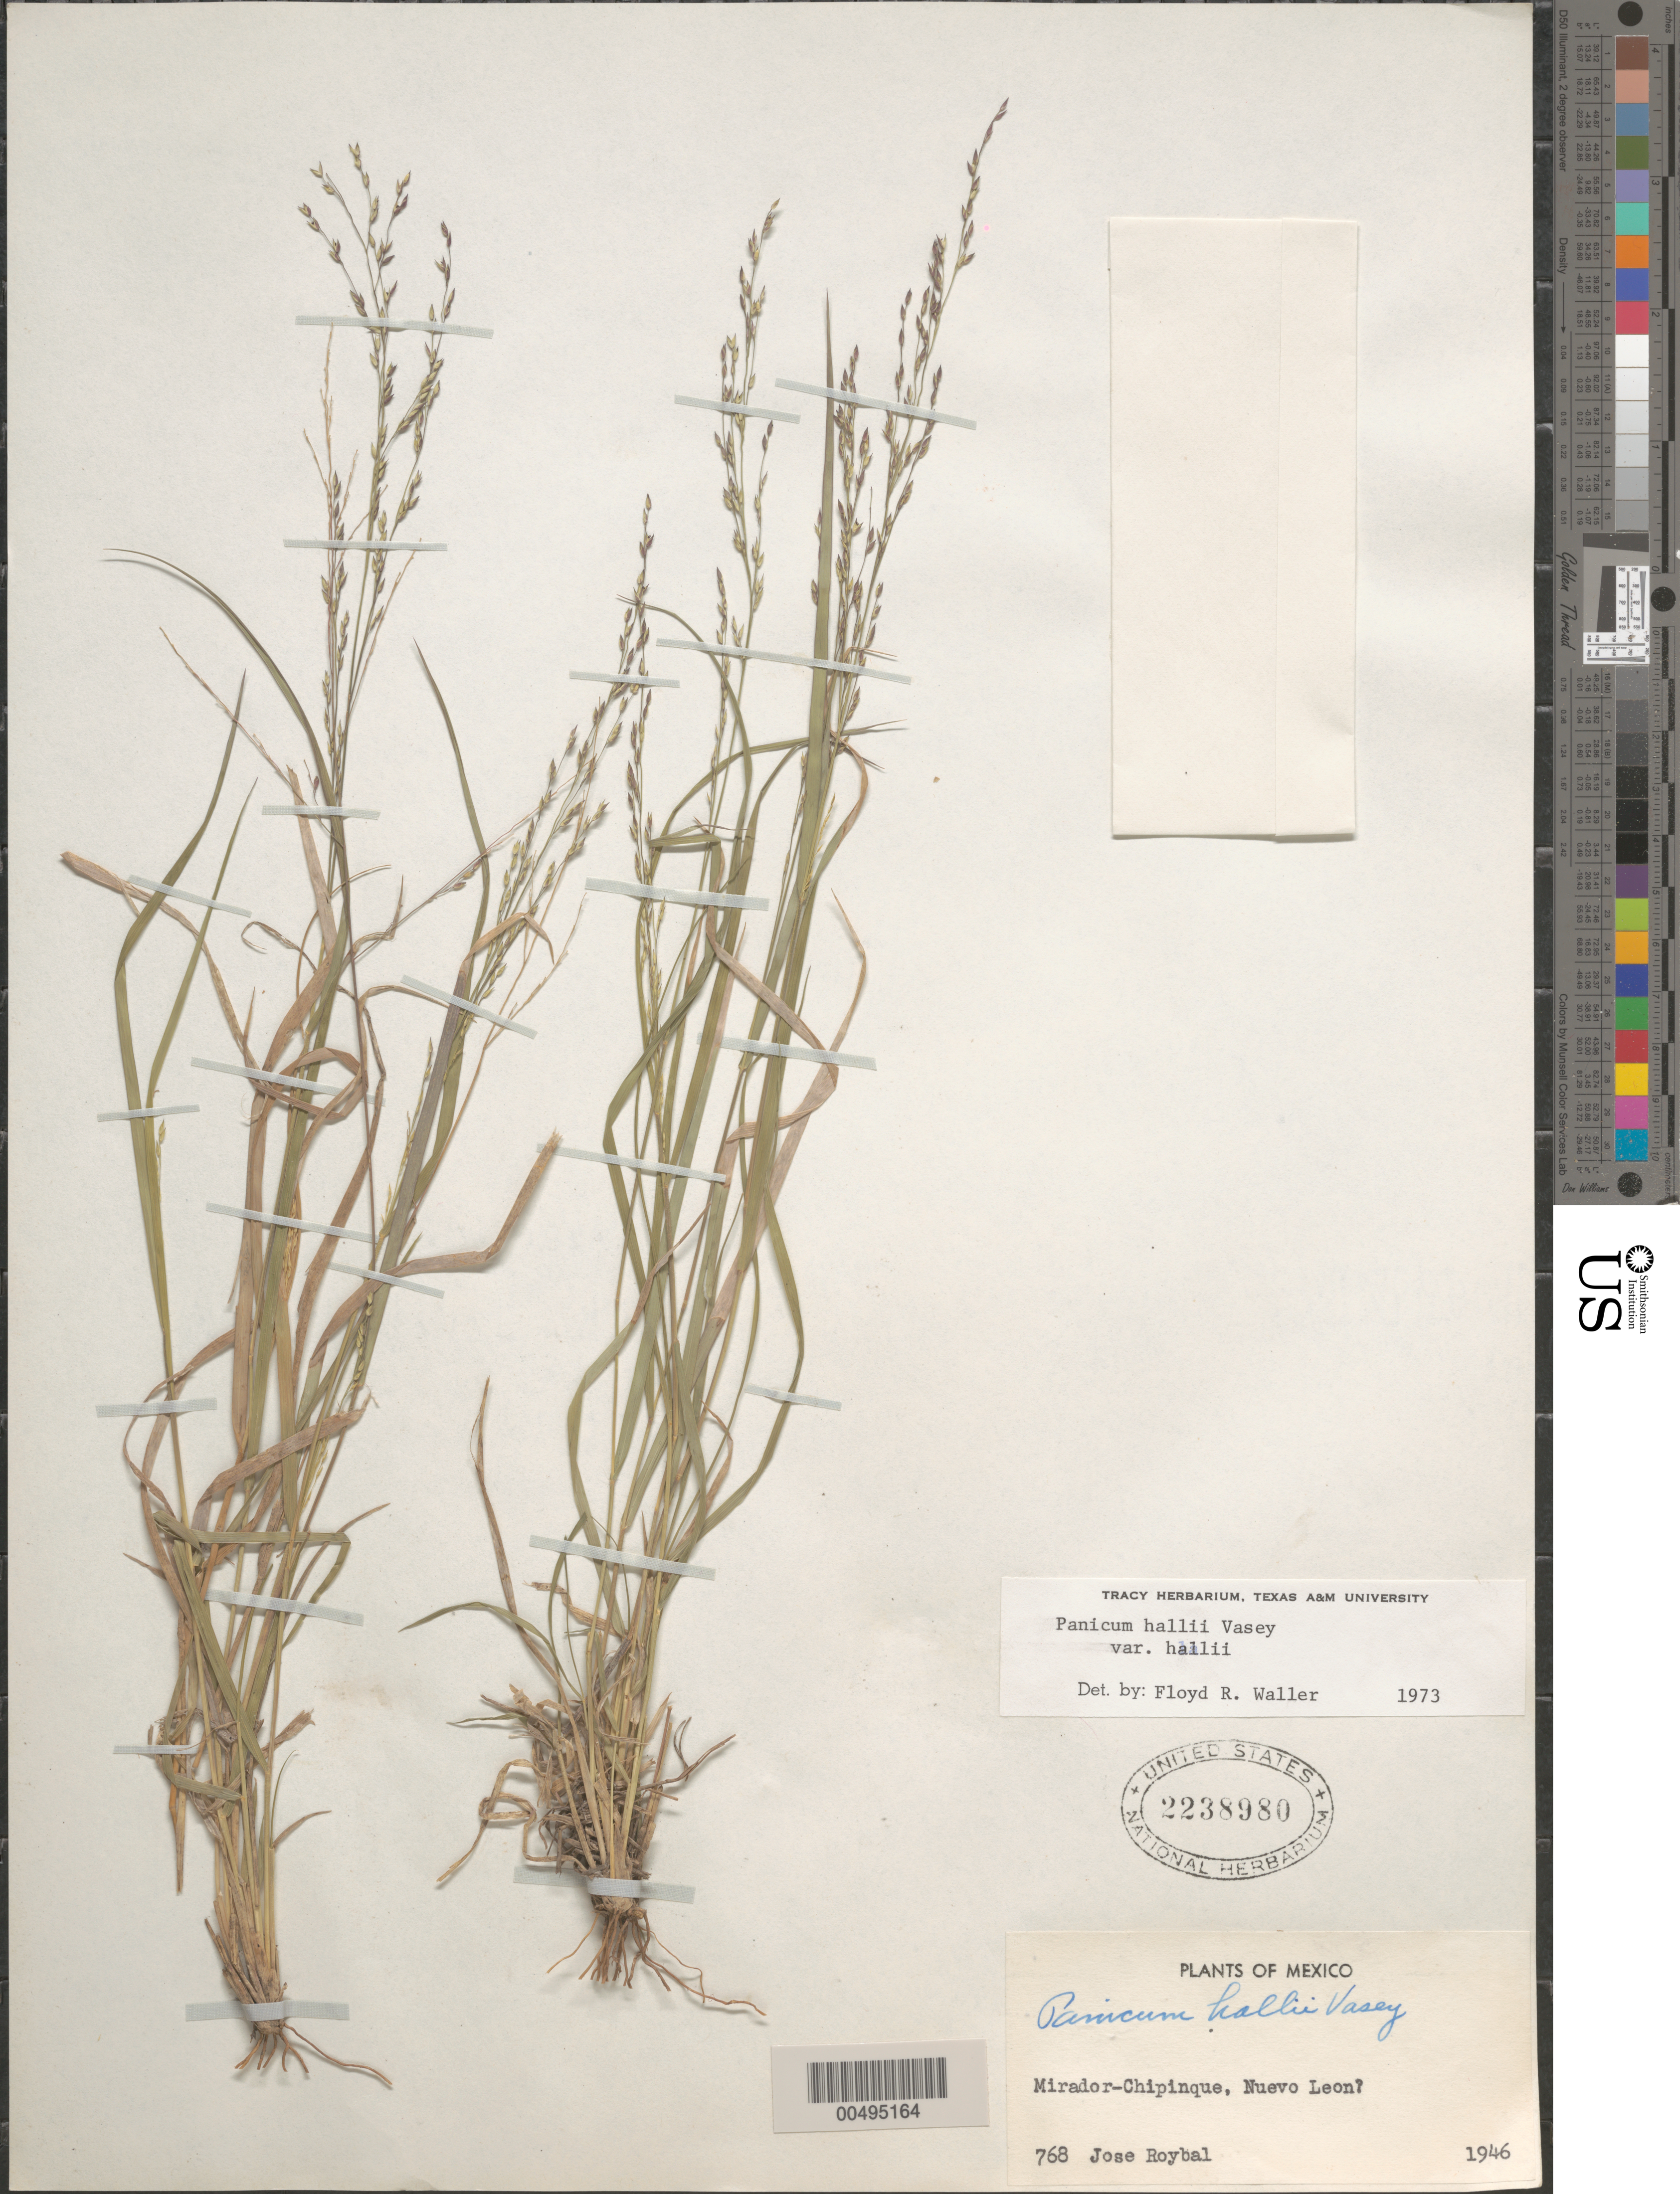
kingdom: Plantae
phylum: Tracheophyta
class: Liliopsida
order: Poales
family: Poaceae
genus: Panicum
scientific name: Panicum hallii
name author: Vasey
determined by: Waller, F. R.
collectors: J. J. Roybal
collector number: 768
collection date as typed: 1946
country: Mexico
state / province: Nuevo León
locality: Mirador-Chipinque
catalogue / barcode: US 2238980